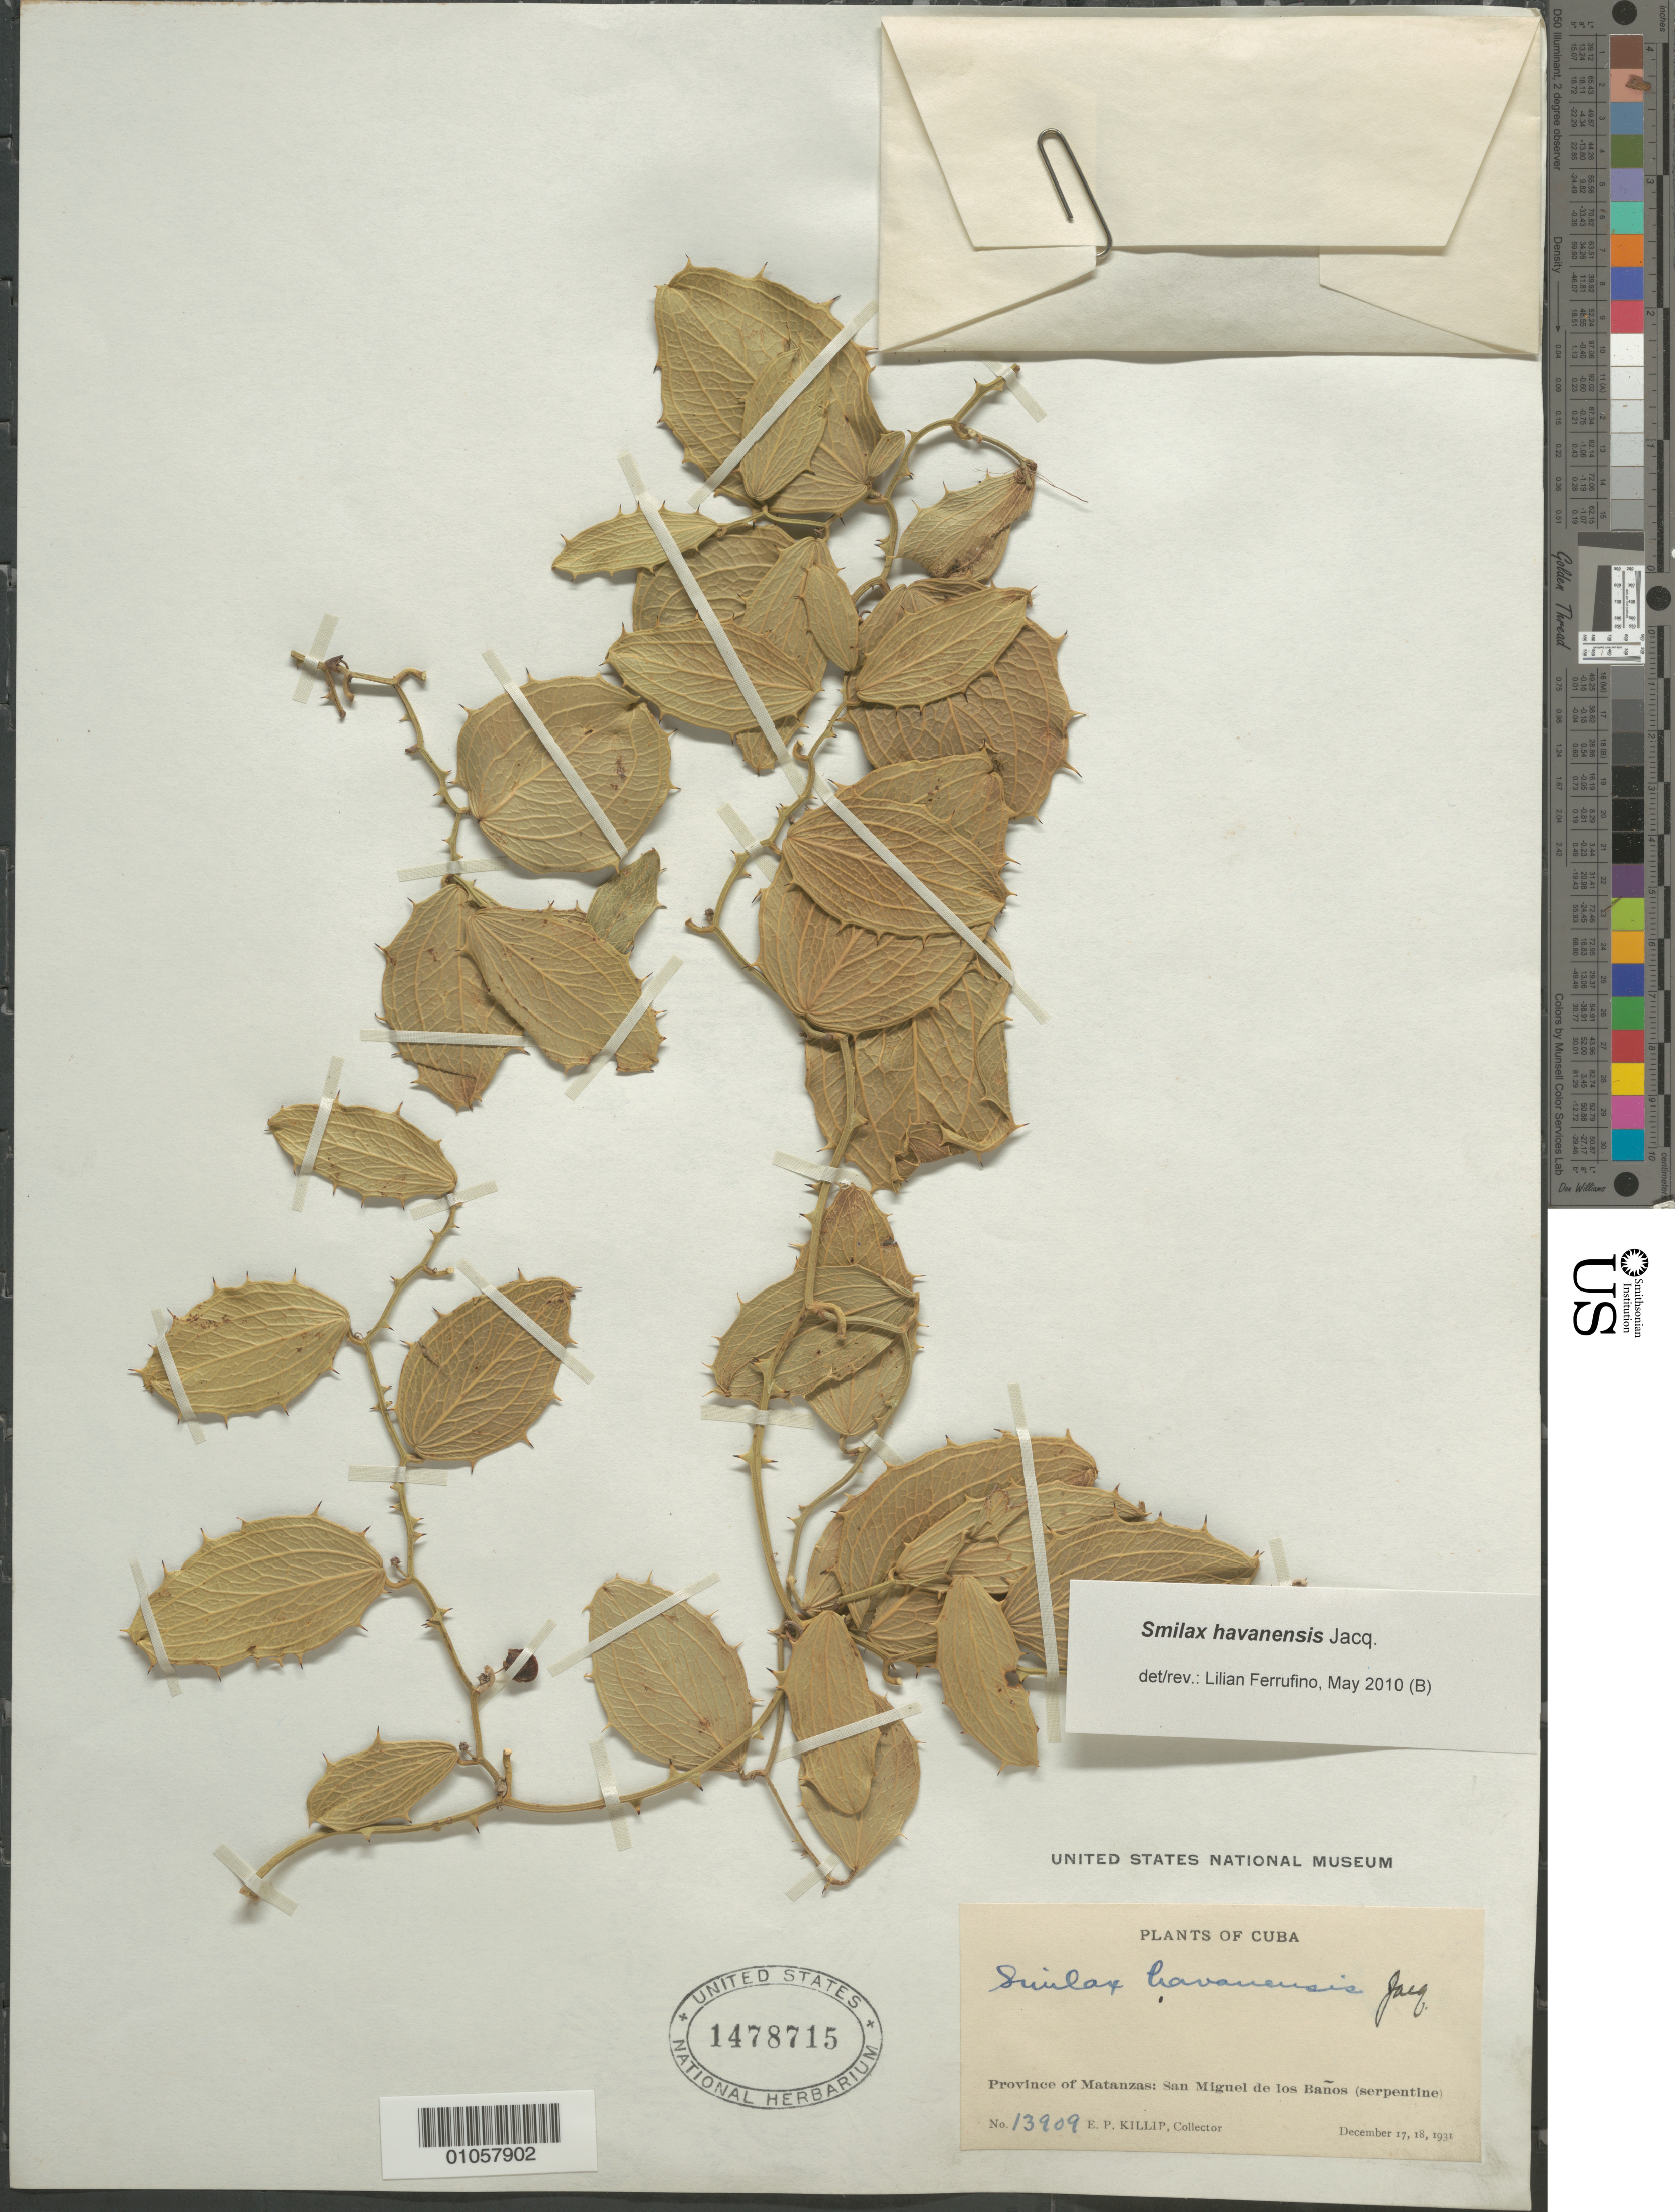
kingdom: Plantae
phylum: Tracheophyta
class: Liliopsida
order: Liliales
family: Smilacaceae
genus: Smilax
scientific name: Smilax havanensis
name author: Jacq.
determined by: Ferrufino, L., (USJ), Herbario Universidad de Costa Rica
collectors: E. P. Killip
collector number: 13909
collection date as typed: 17 Dec 1931 and 18 Dec 1931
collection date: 1931-12-17,1931-12-18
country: Cuba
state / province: Matanzas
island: Cuba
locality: San Miguel de los Banos (serpentine)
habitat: Serpentine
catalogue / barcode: US 1478715